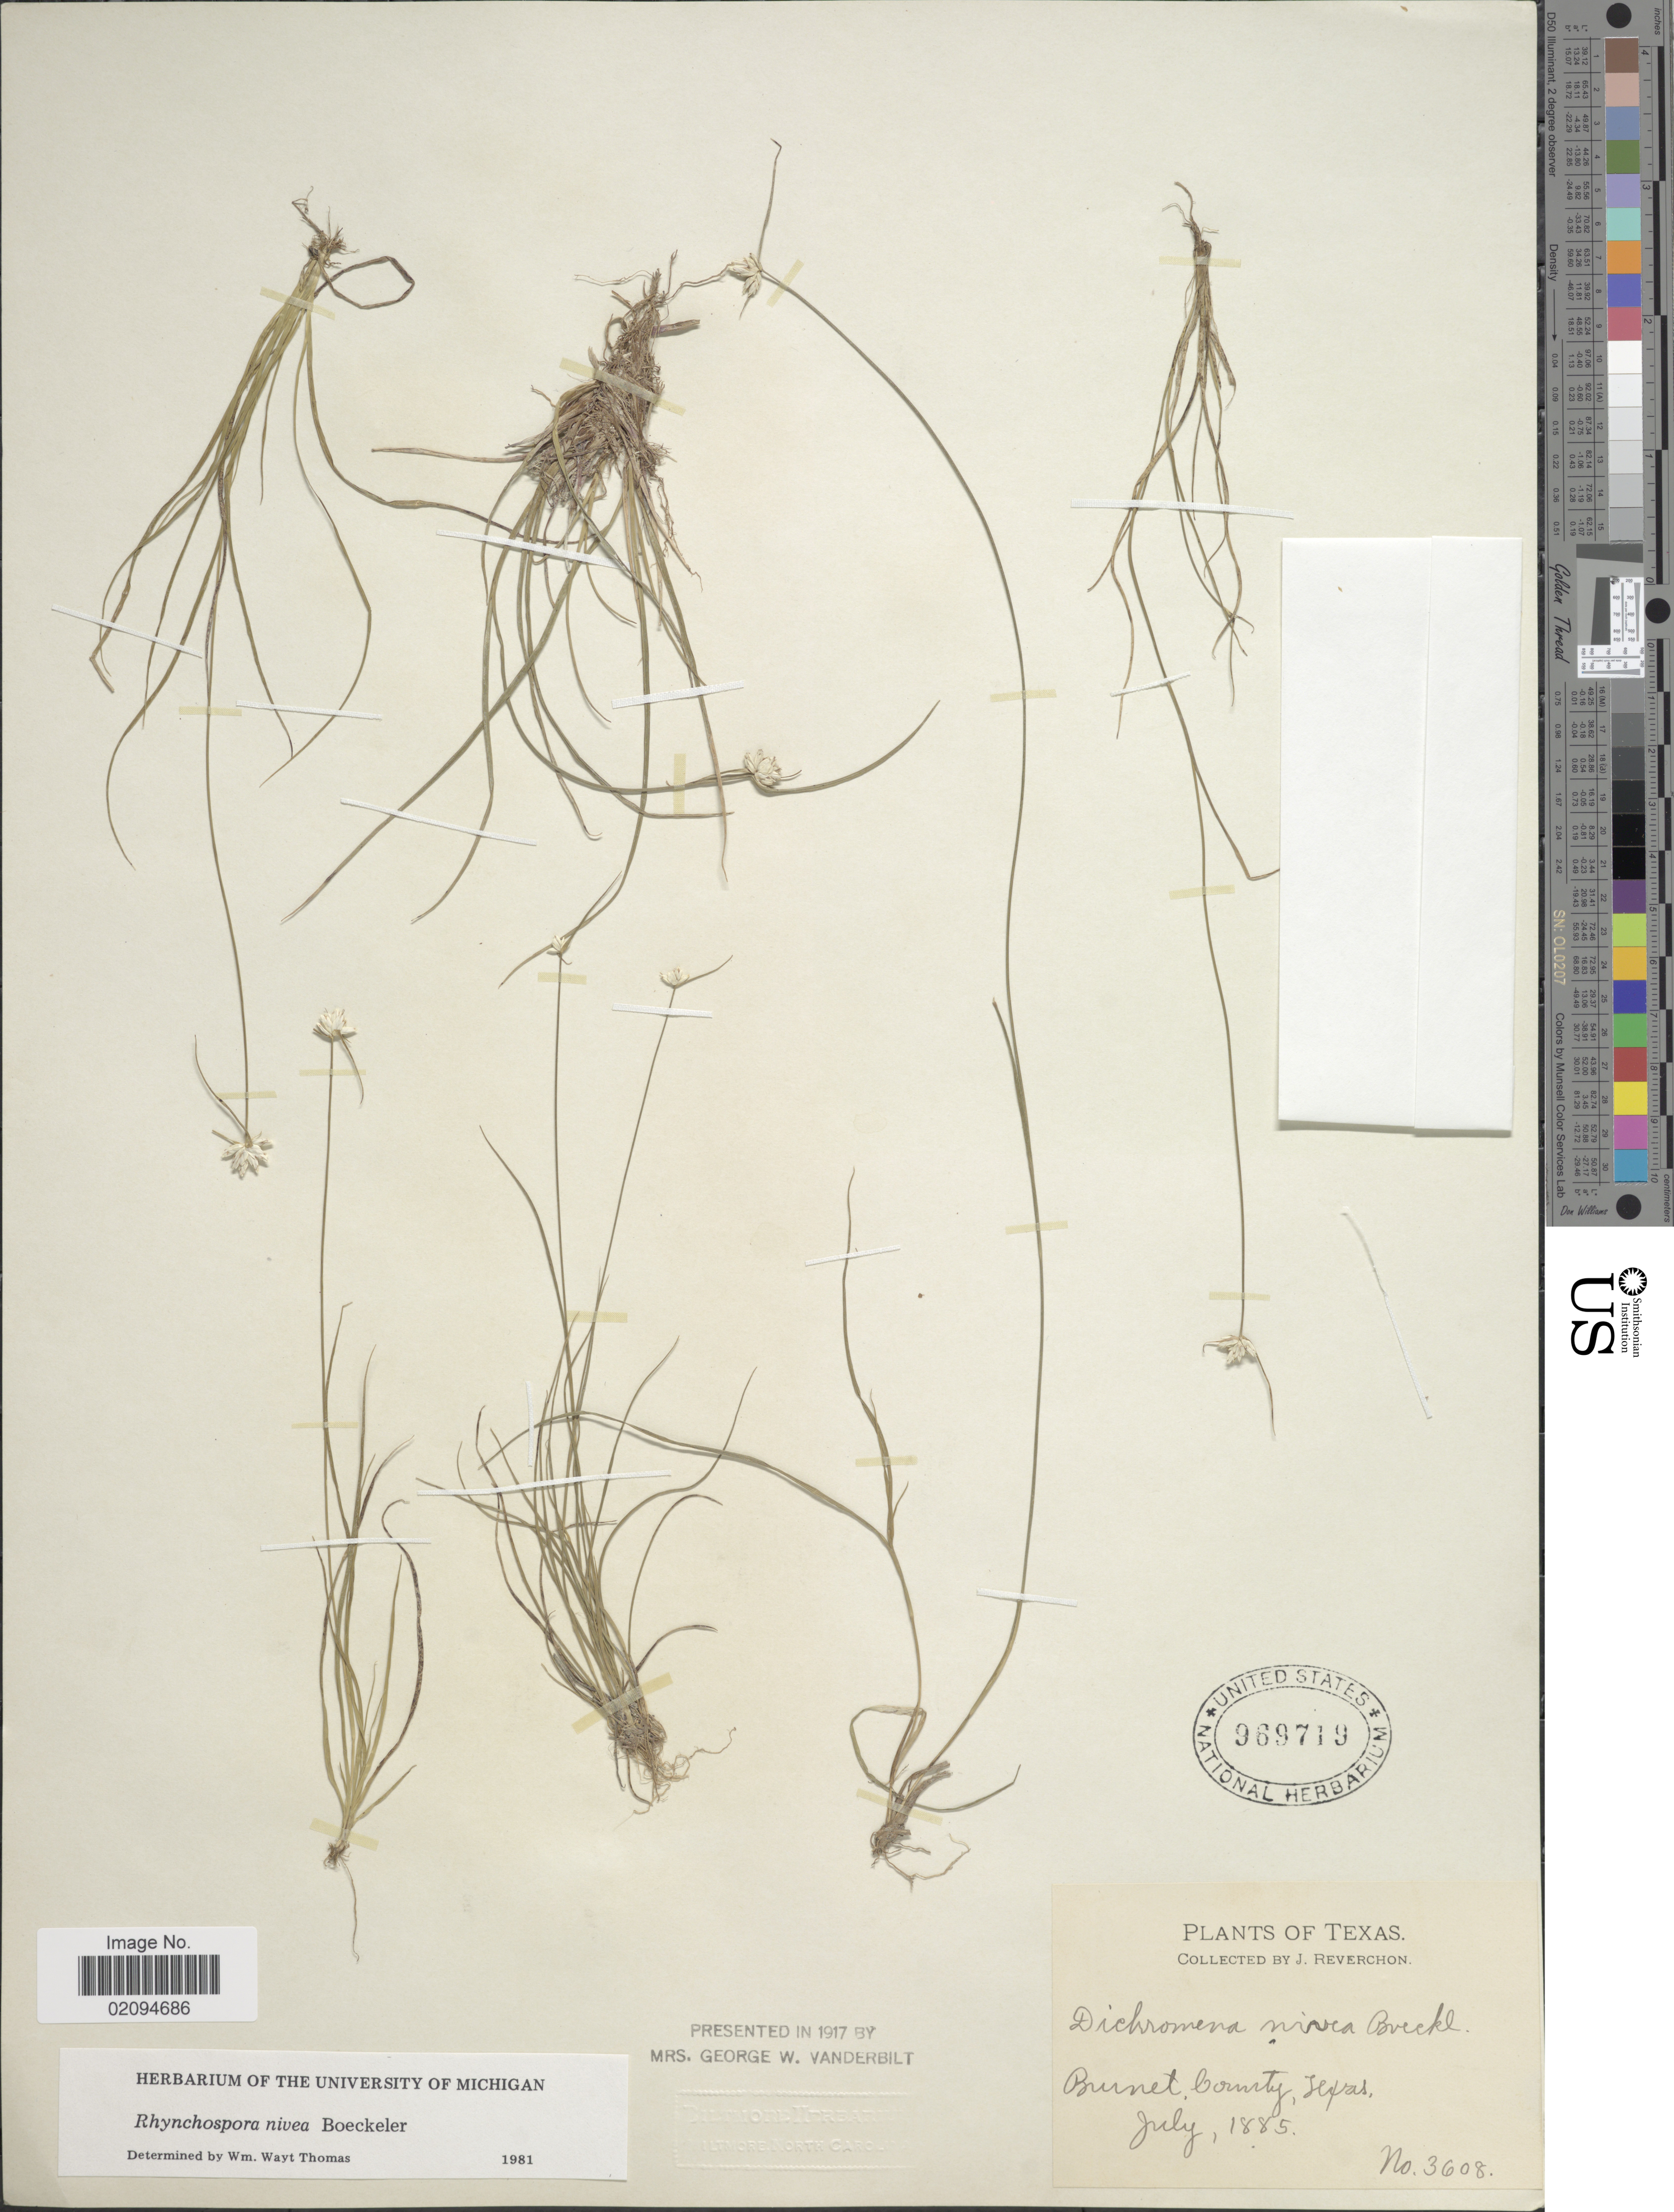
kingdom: Plantae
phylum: Tracheophyta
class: Liliopsida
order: Poales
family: Cyperaceae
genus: Rhynchospora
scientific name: Rhynchospora nivea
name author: Boeckeler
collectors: J. Reverchon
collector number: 3608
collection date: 1885-07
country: United States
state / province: Texas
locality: Brunet County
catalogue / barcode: US 969719